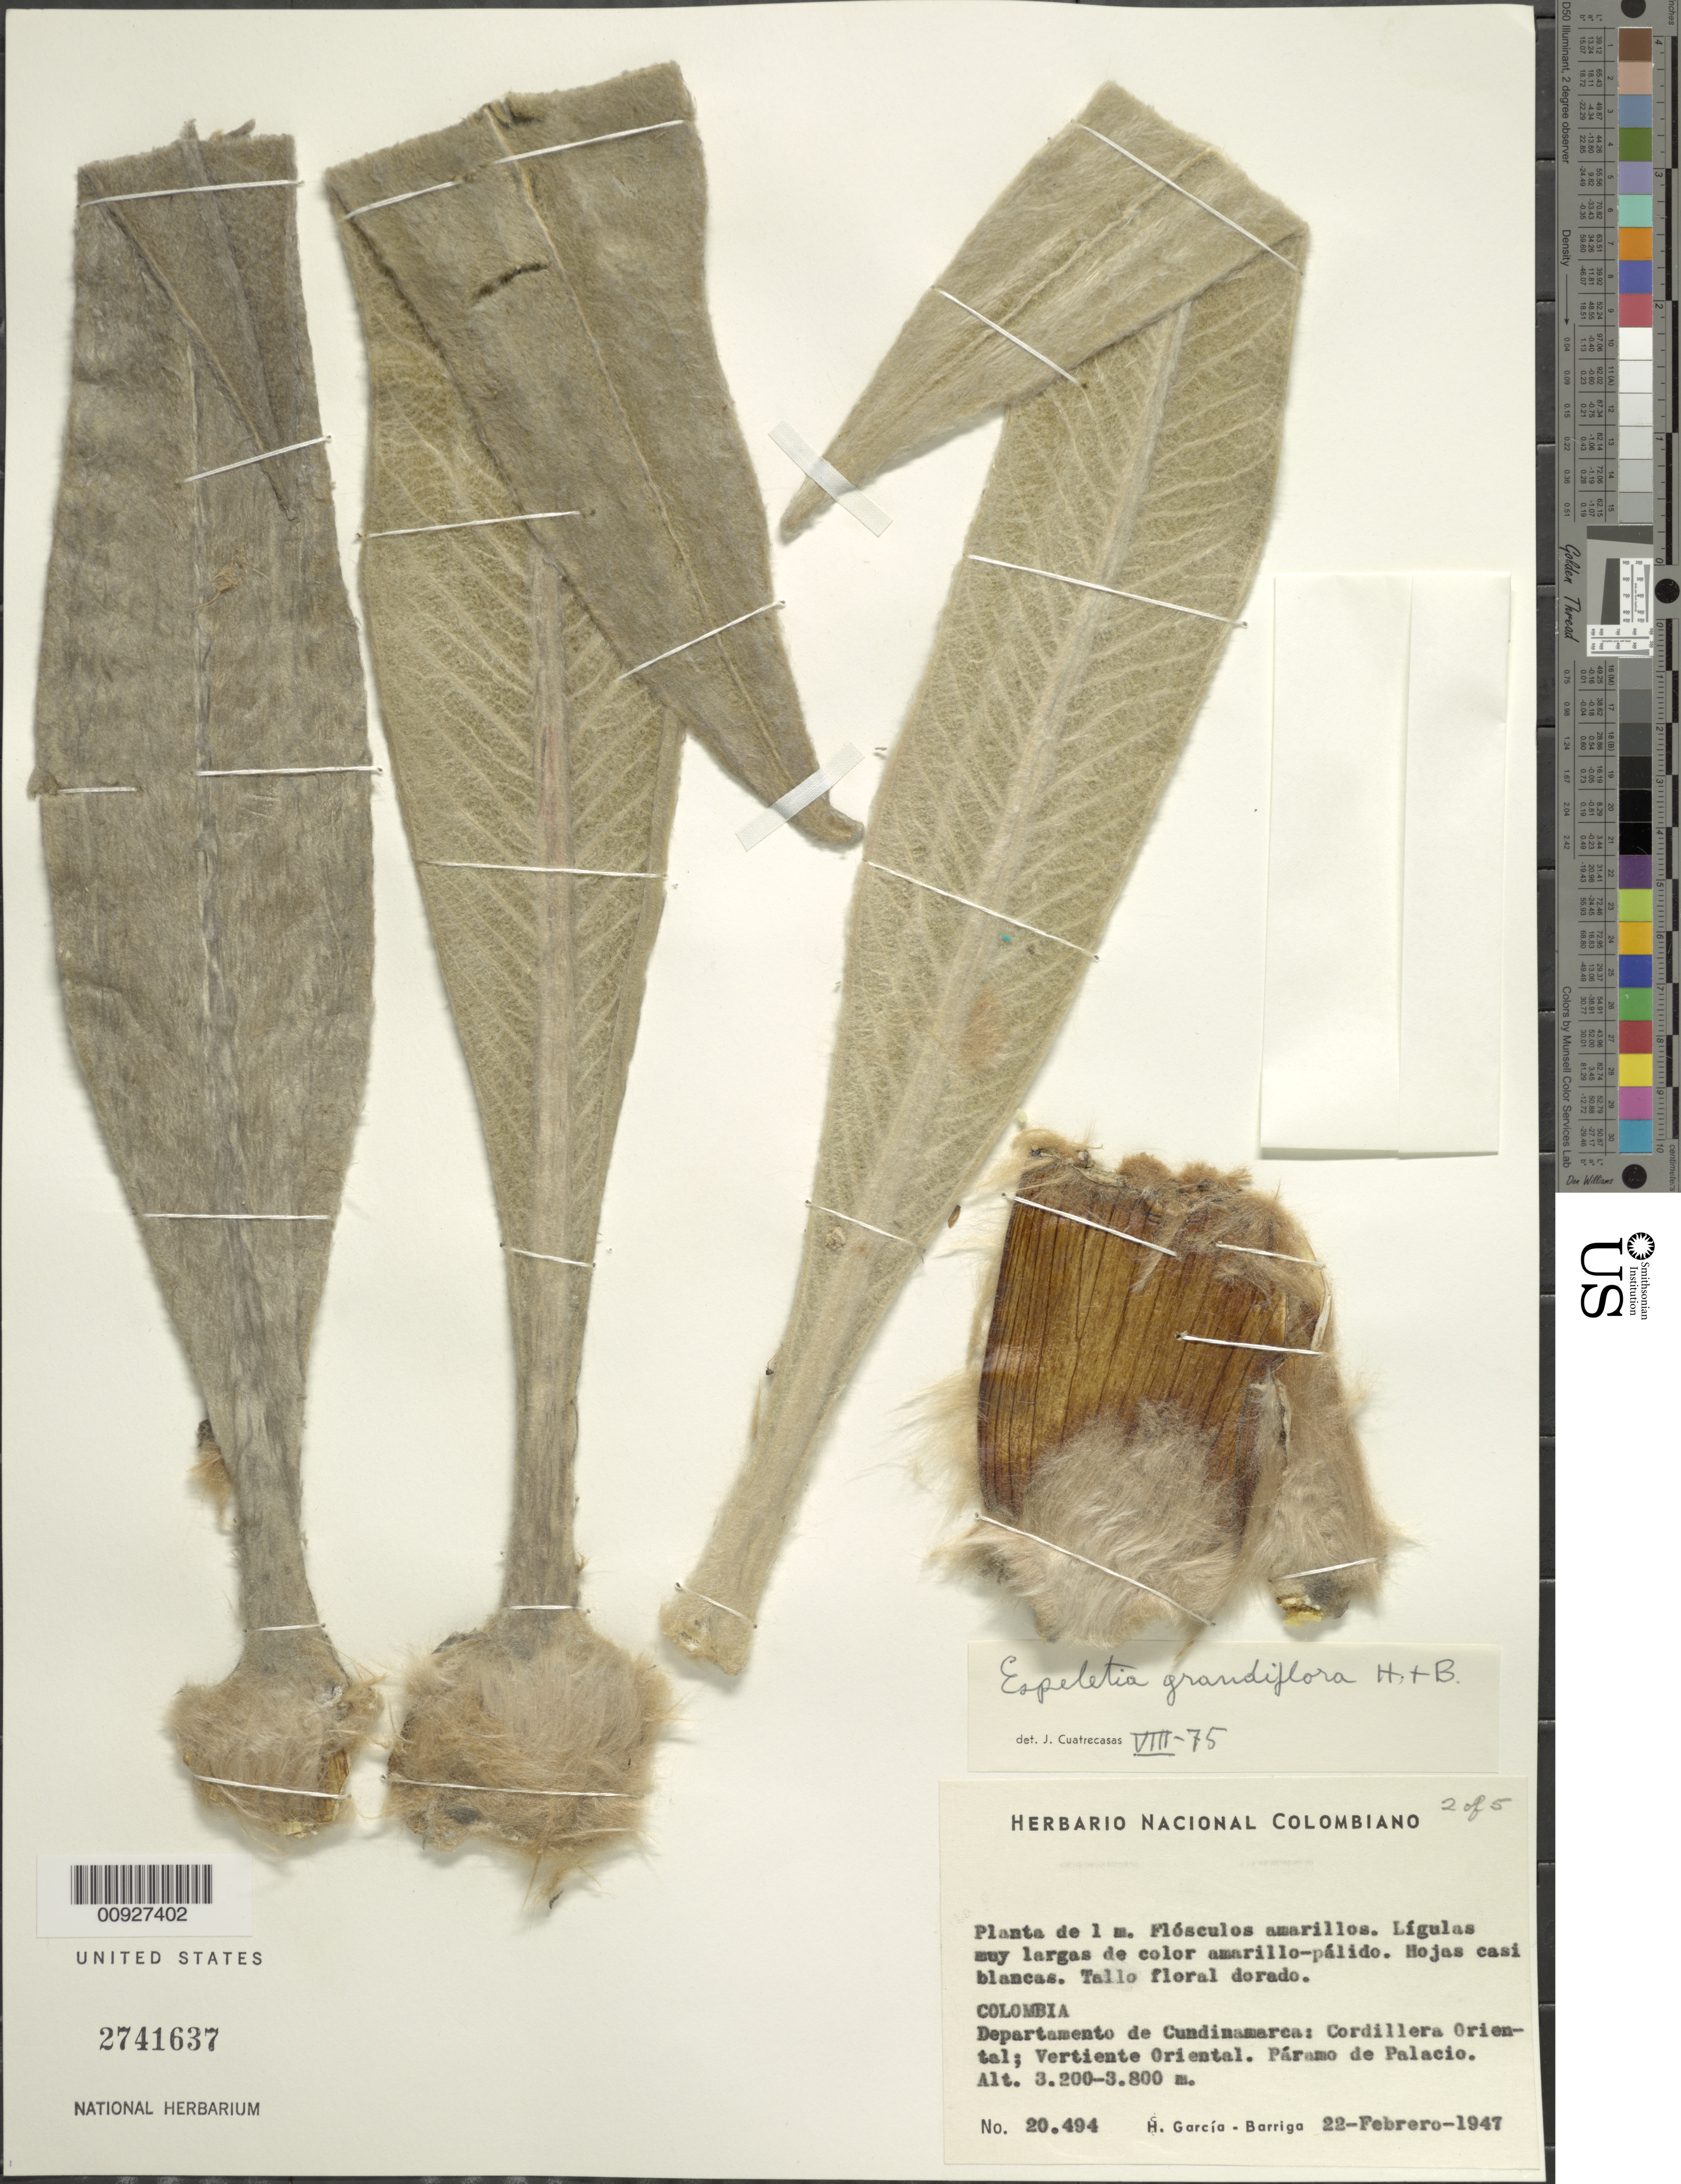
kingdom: Plantae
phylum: Tracheophyta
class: Magnoliopsida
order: Asterales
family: Asteraceae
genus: Espeletia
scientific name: Espeletia grandiflora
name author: Humb. & Bonpl.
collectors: H. García Barriga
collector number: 20494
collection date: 1947-02-22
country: Colombia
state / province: Cundinamarca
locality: Páramo de Palacio. Cordillera Oriental, vertiente Oriental, Páramo de Palacio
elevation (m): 3200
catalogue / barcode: US 2741637